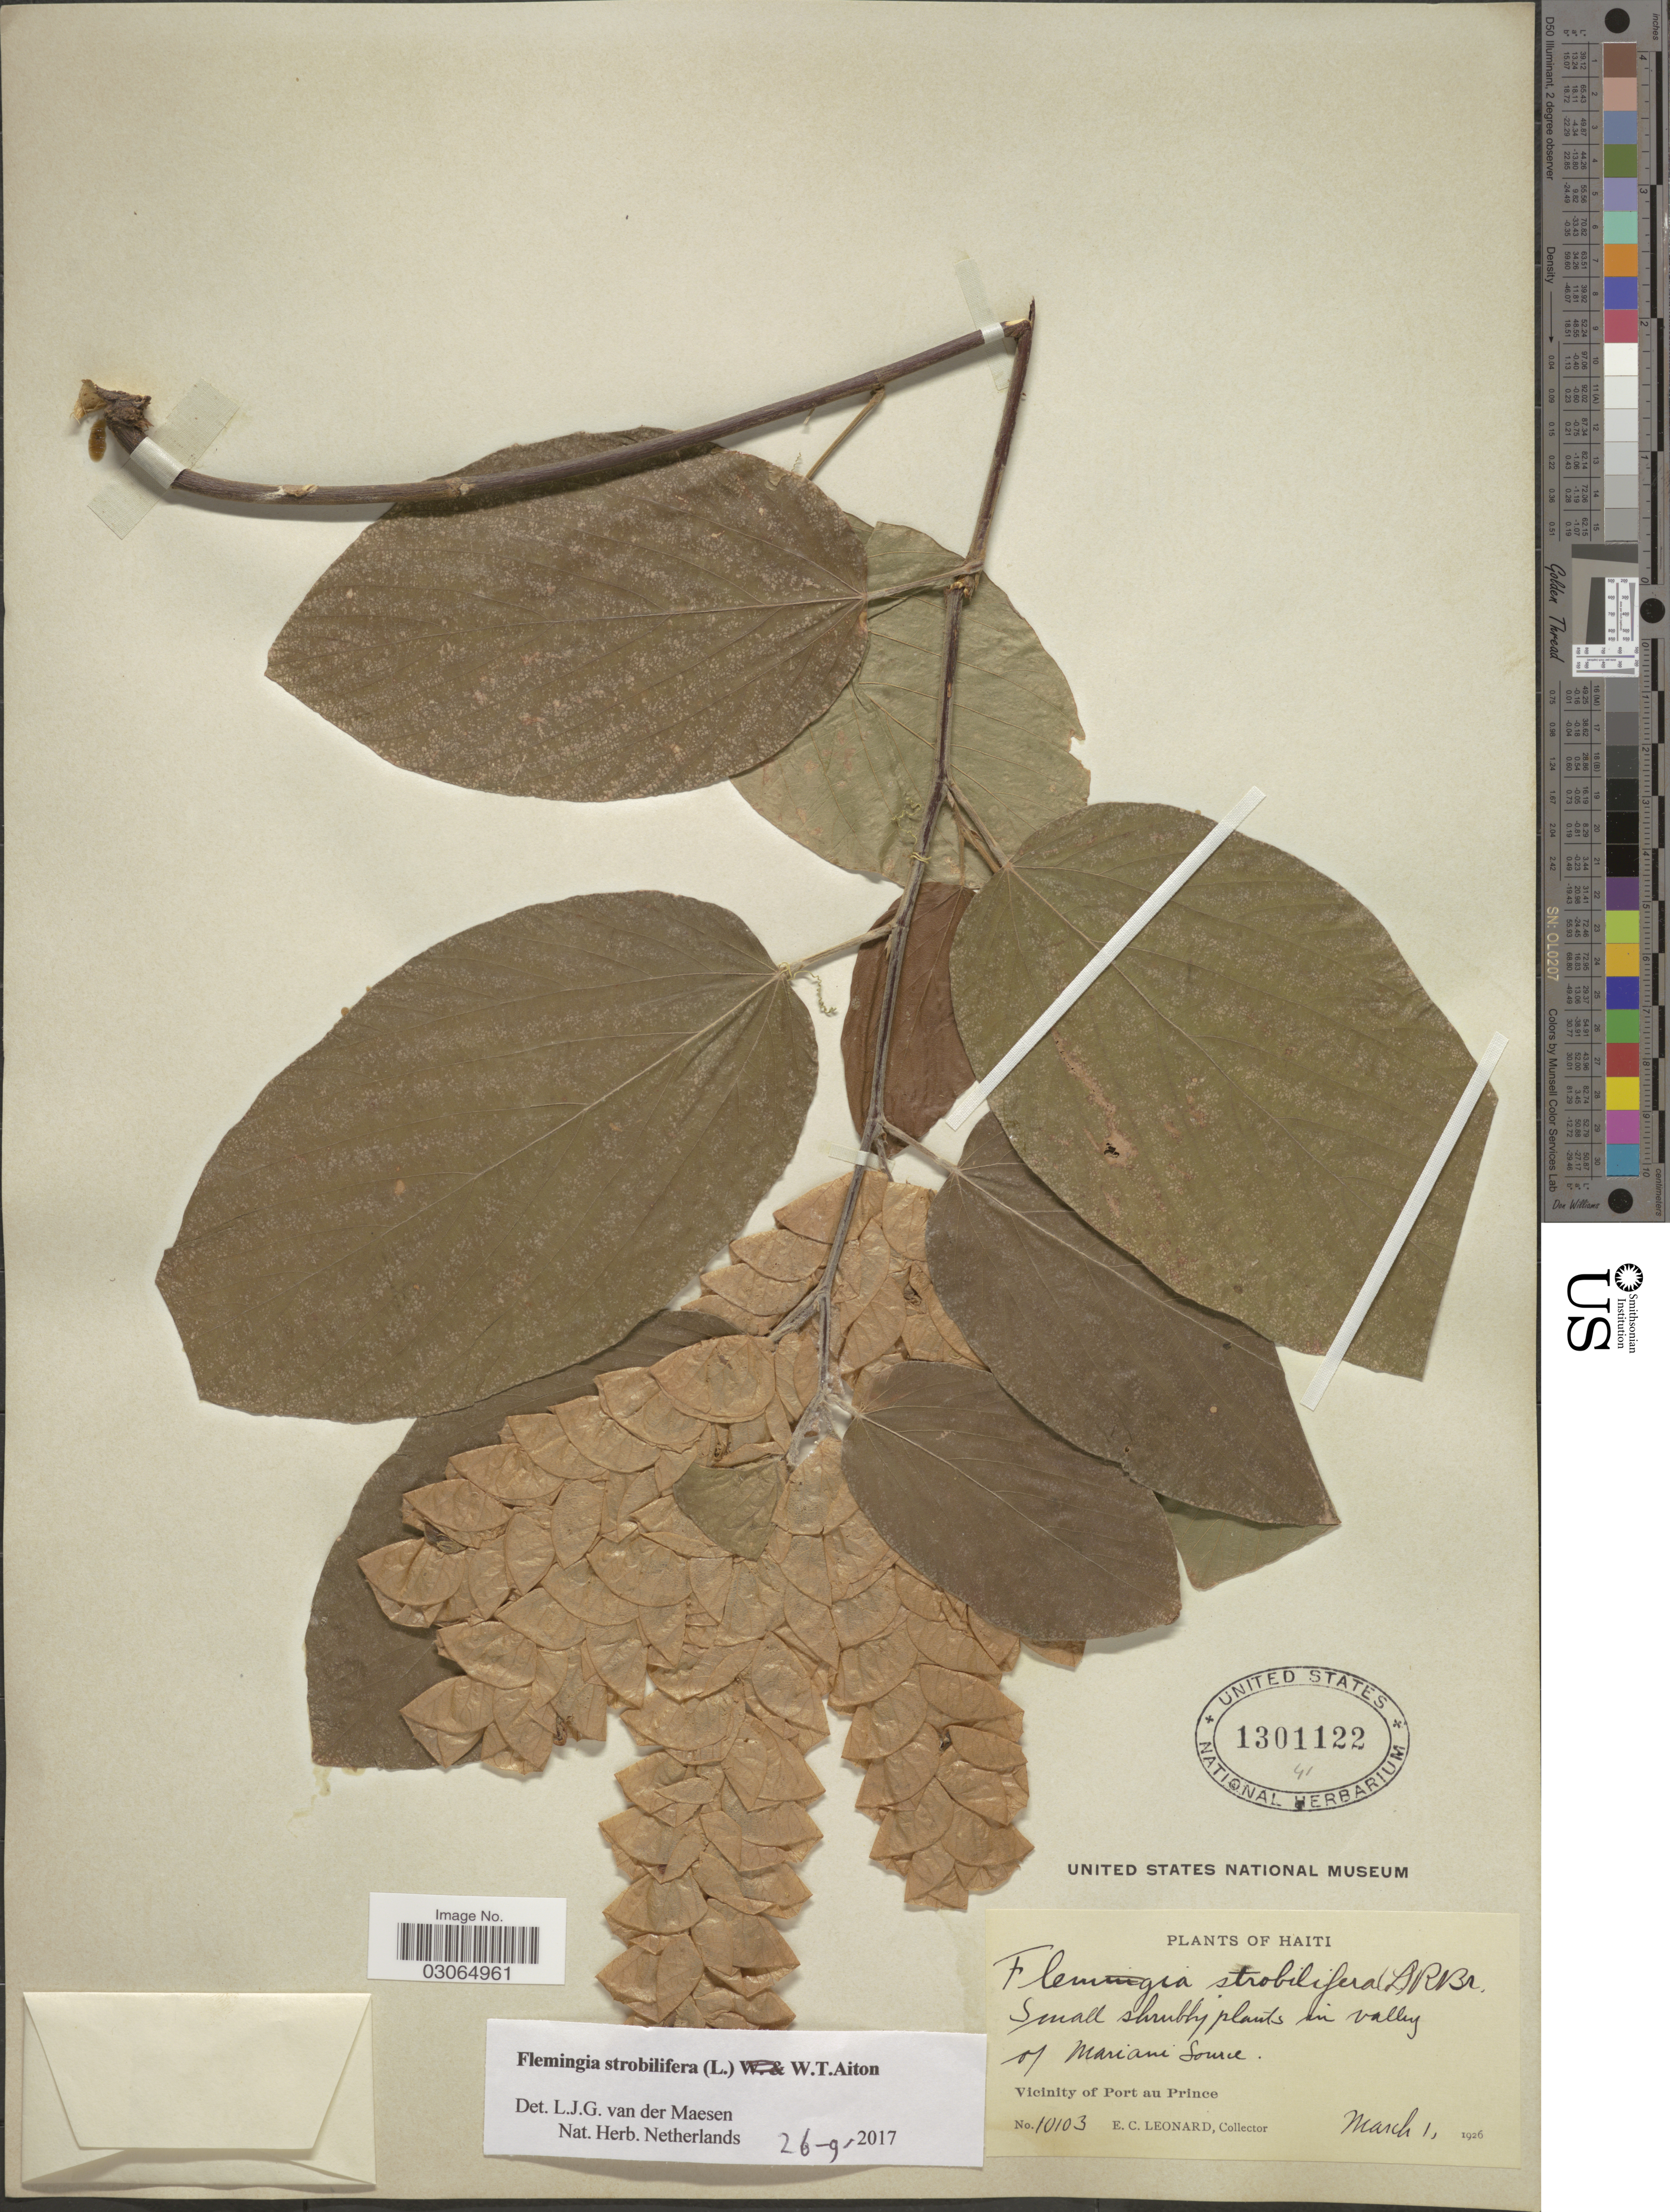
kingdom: Plantae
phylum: Tracheophyta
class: Magnoliopsida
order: Fabales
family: Fabaceae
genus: Flemingia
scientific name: Flemingia strobilifera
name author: (L.) W.T. Aiton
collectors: E. C. Leonard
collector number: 10103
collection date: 1926-03-01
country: Haiti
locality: In valley of Mariani Source. Vicinity of Port au Prince.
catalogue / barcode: US 1301122